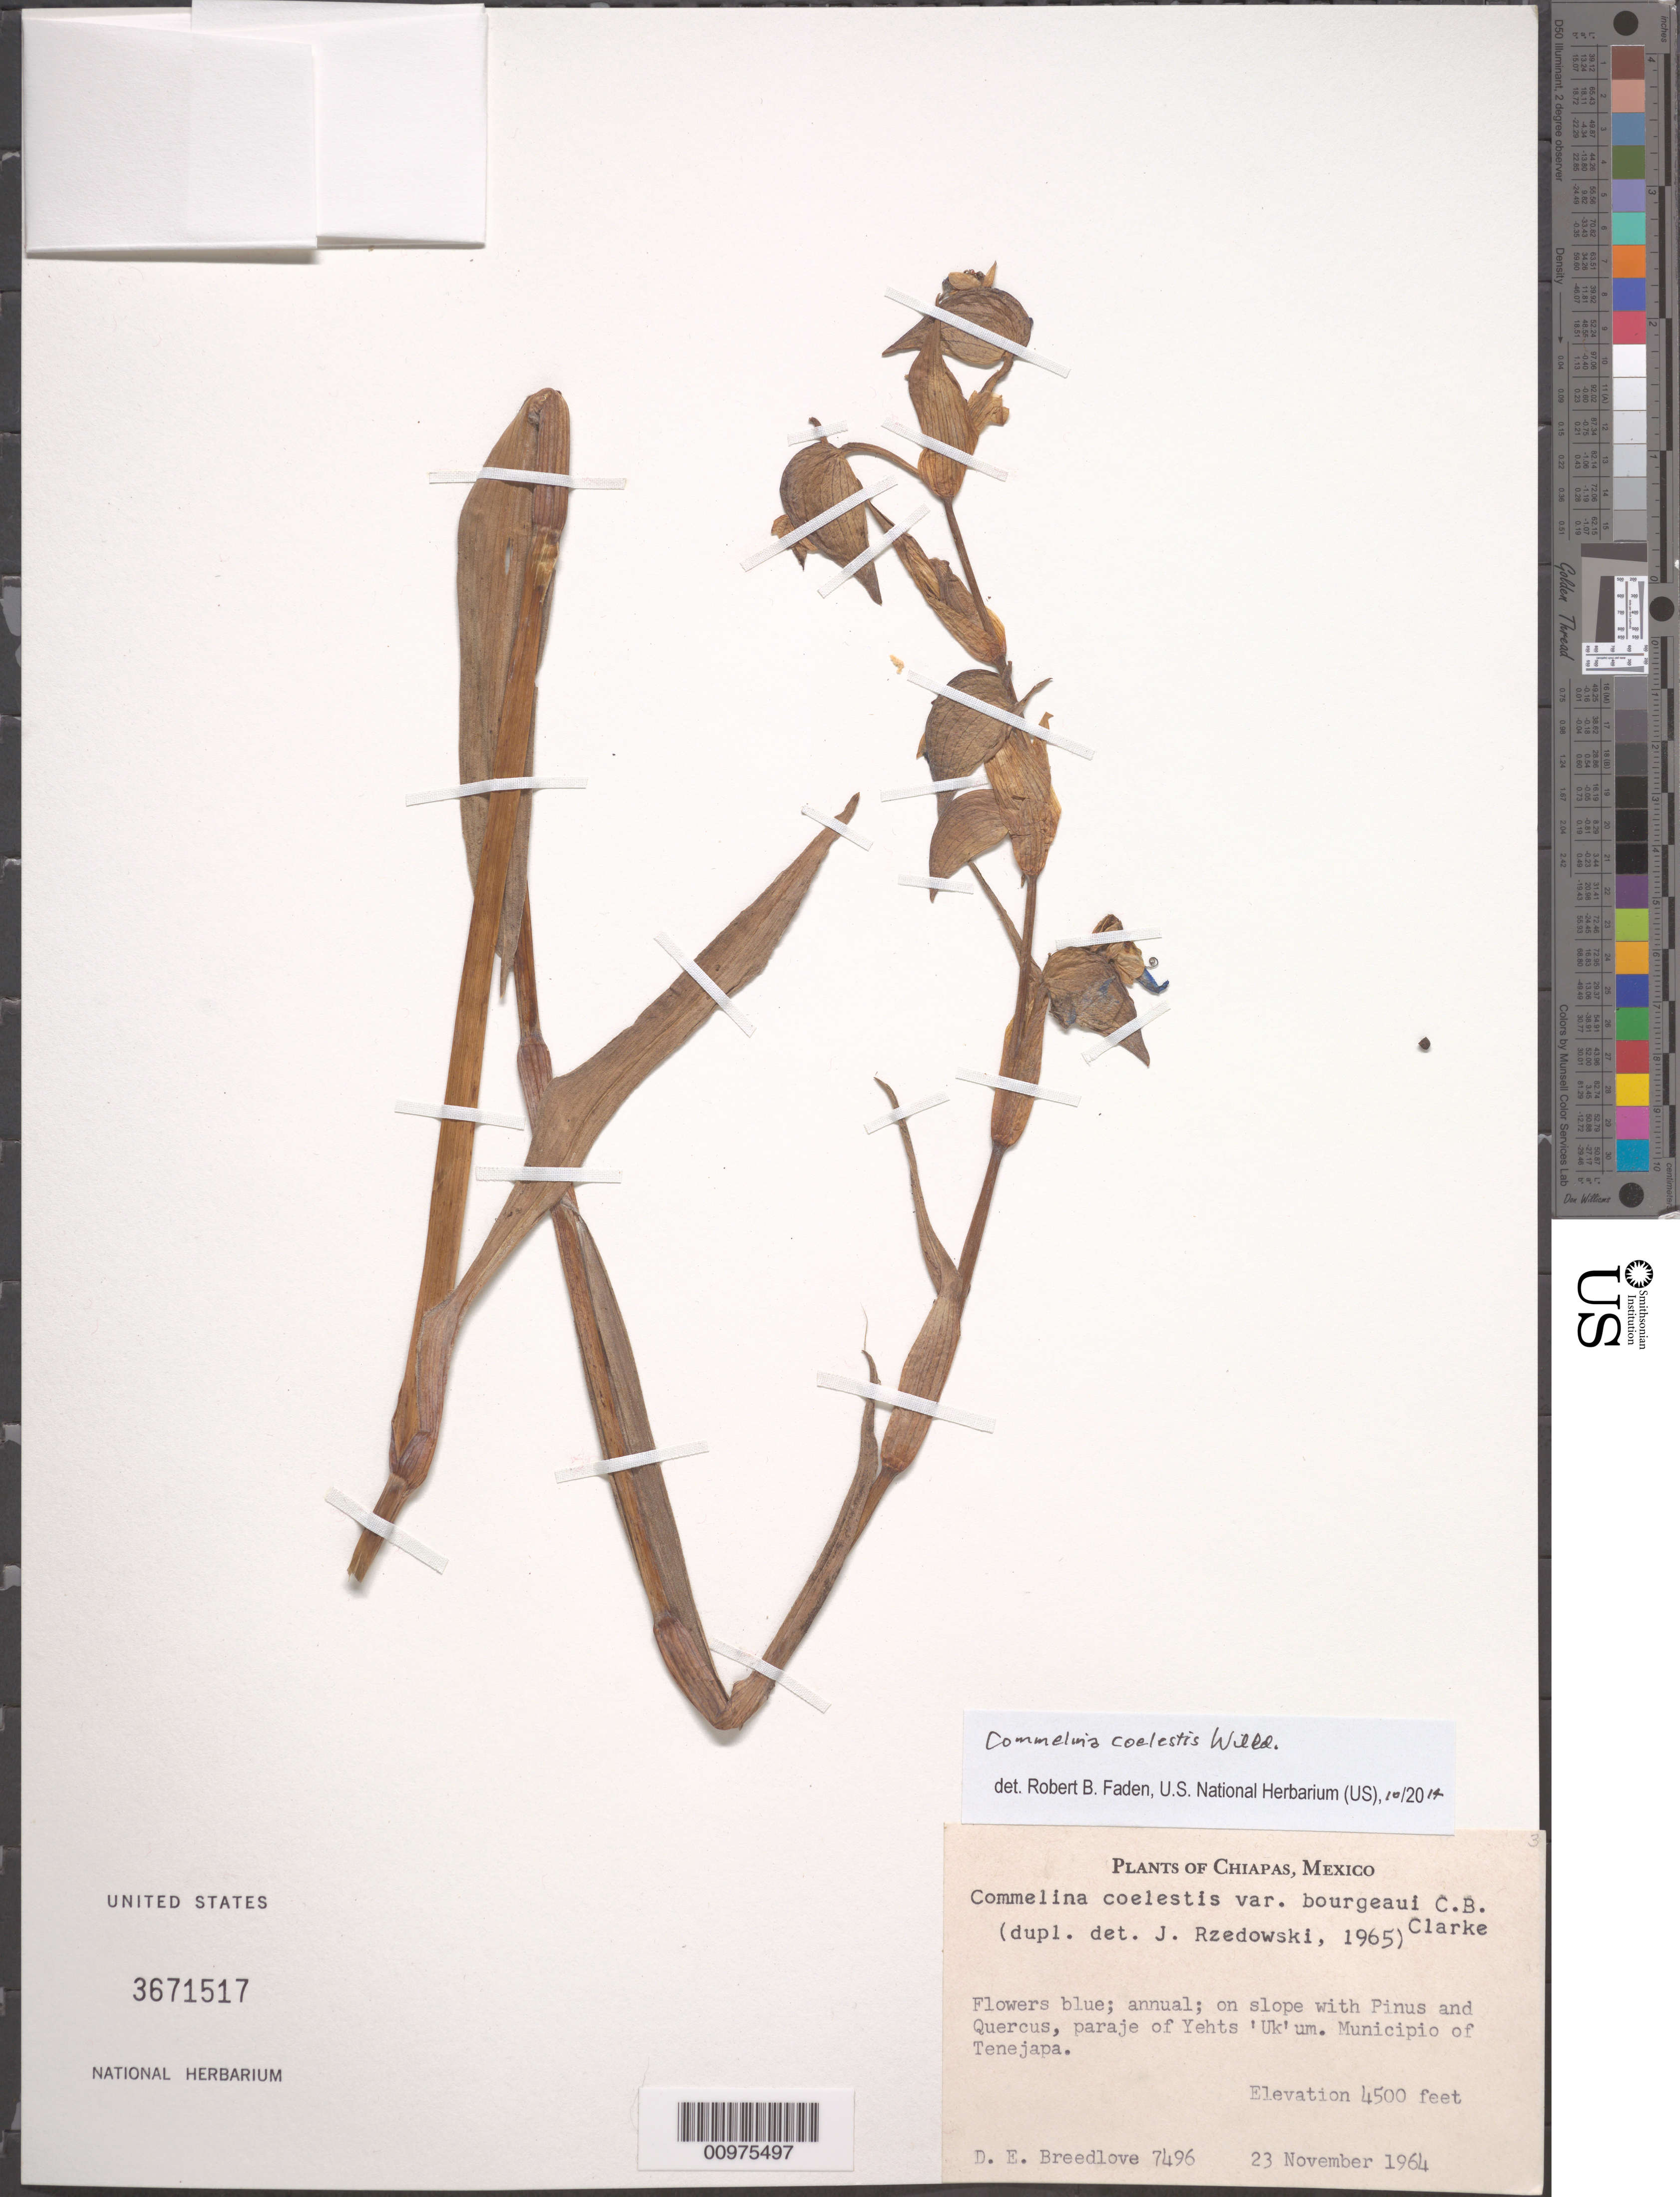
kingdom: Plantae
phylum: Tracheophyta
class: Liliopsida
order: Commelinales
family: Commelinaceae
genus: Commelina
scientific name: Commelina coelestis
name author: Willd.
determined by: Faden, Robert B., (US), Smithsonian Institution - National Museum of Natural History (UNITED STATES)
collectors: D. E. Breedlove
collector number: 7496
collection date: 1964-11-23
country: México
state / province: Chiapas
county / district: Tenejapa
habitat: on slope with Pinus and Quercus, paraje of Yehts 'Uk' um.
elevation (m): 1372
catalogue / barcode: US 3671517